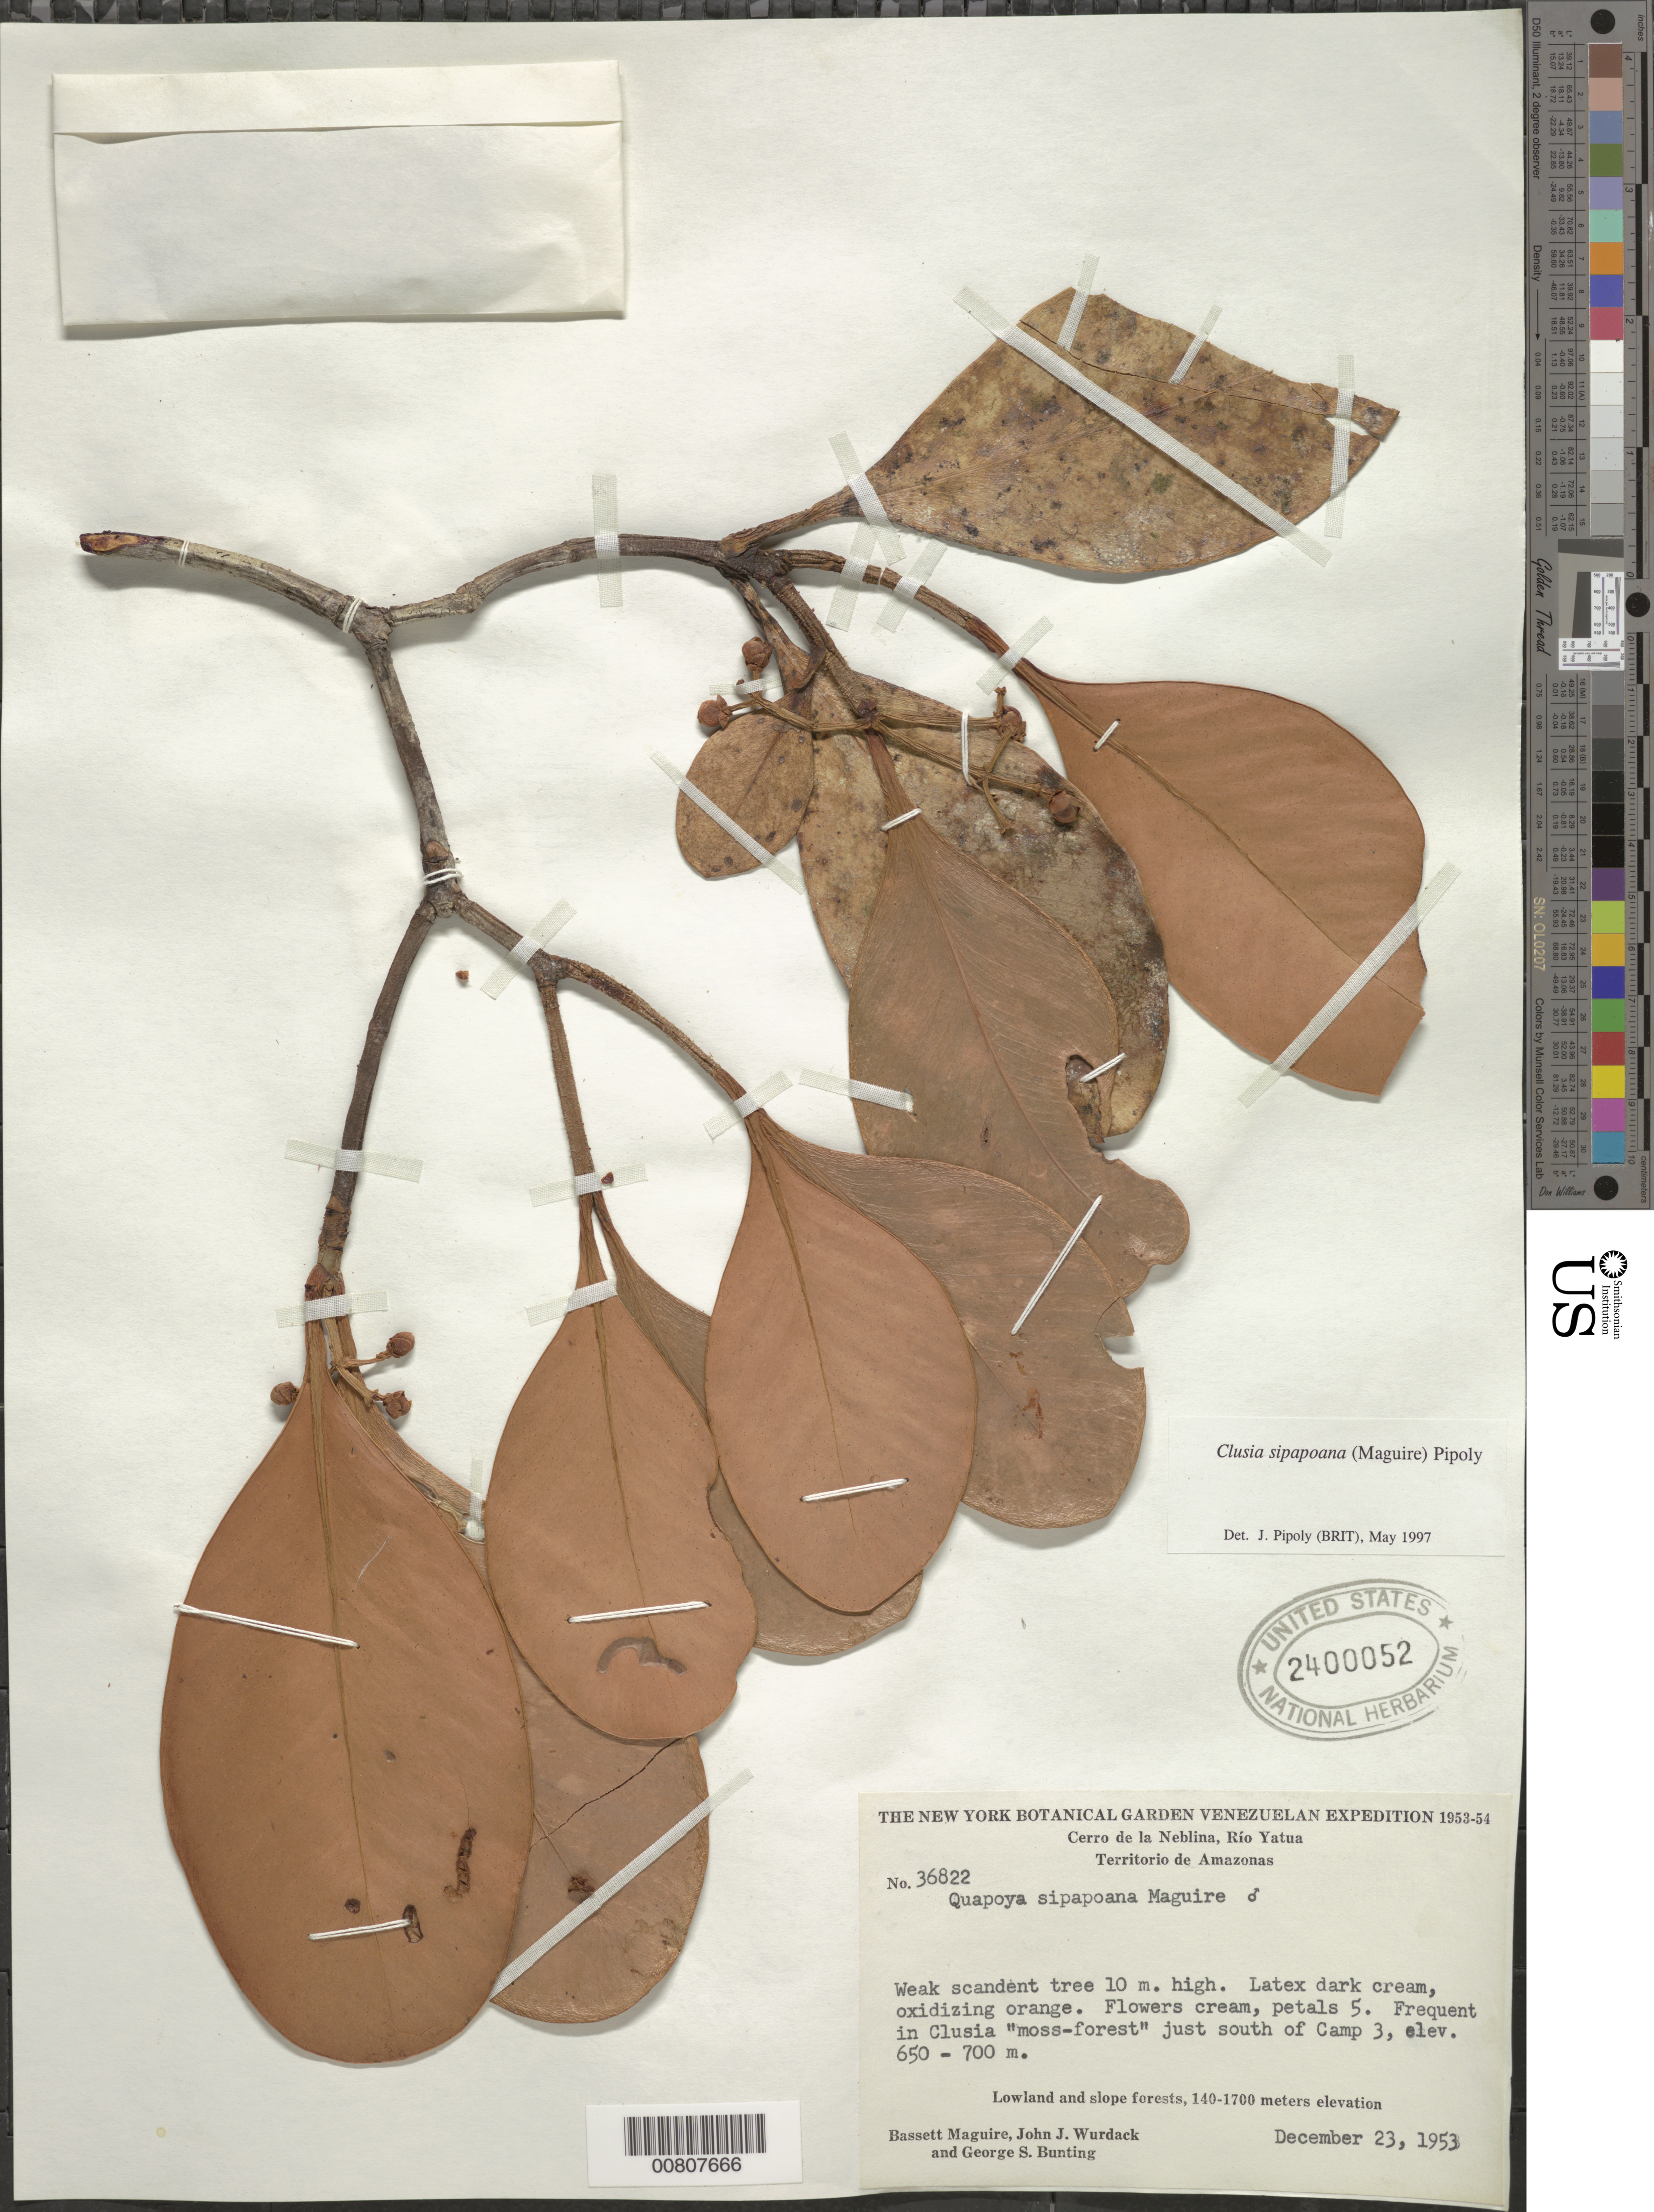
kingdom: Plantae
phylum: Tracheophyta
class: Magnoliopsida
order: Malpighiales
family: Clusiaceae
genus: Clusia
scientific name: Clusia sipapoana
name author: (Maguire) Pipoly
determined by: Pipoly, J. J., III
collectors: B. Maguire, J. J. Wurdack & G. S. Bunting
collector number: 36822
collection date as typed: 23-Dec-53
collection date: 1953-12-23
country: Venezuela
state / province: Amazonas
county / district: Río Negro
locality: Cerro de la Neblina, Río Yatua, S of Camp 3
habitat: Clusia "moss-forest" just south of Camp 3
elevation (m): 650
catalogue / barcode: US 2400052